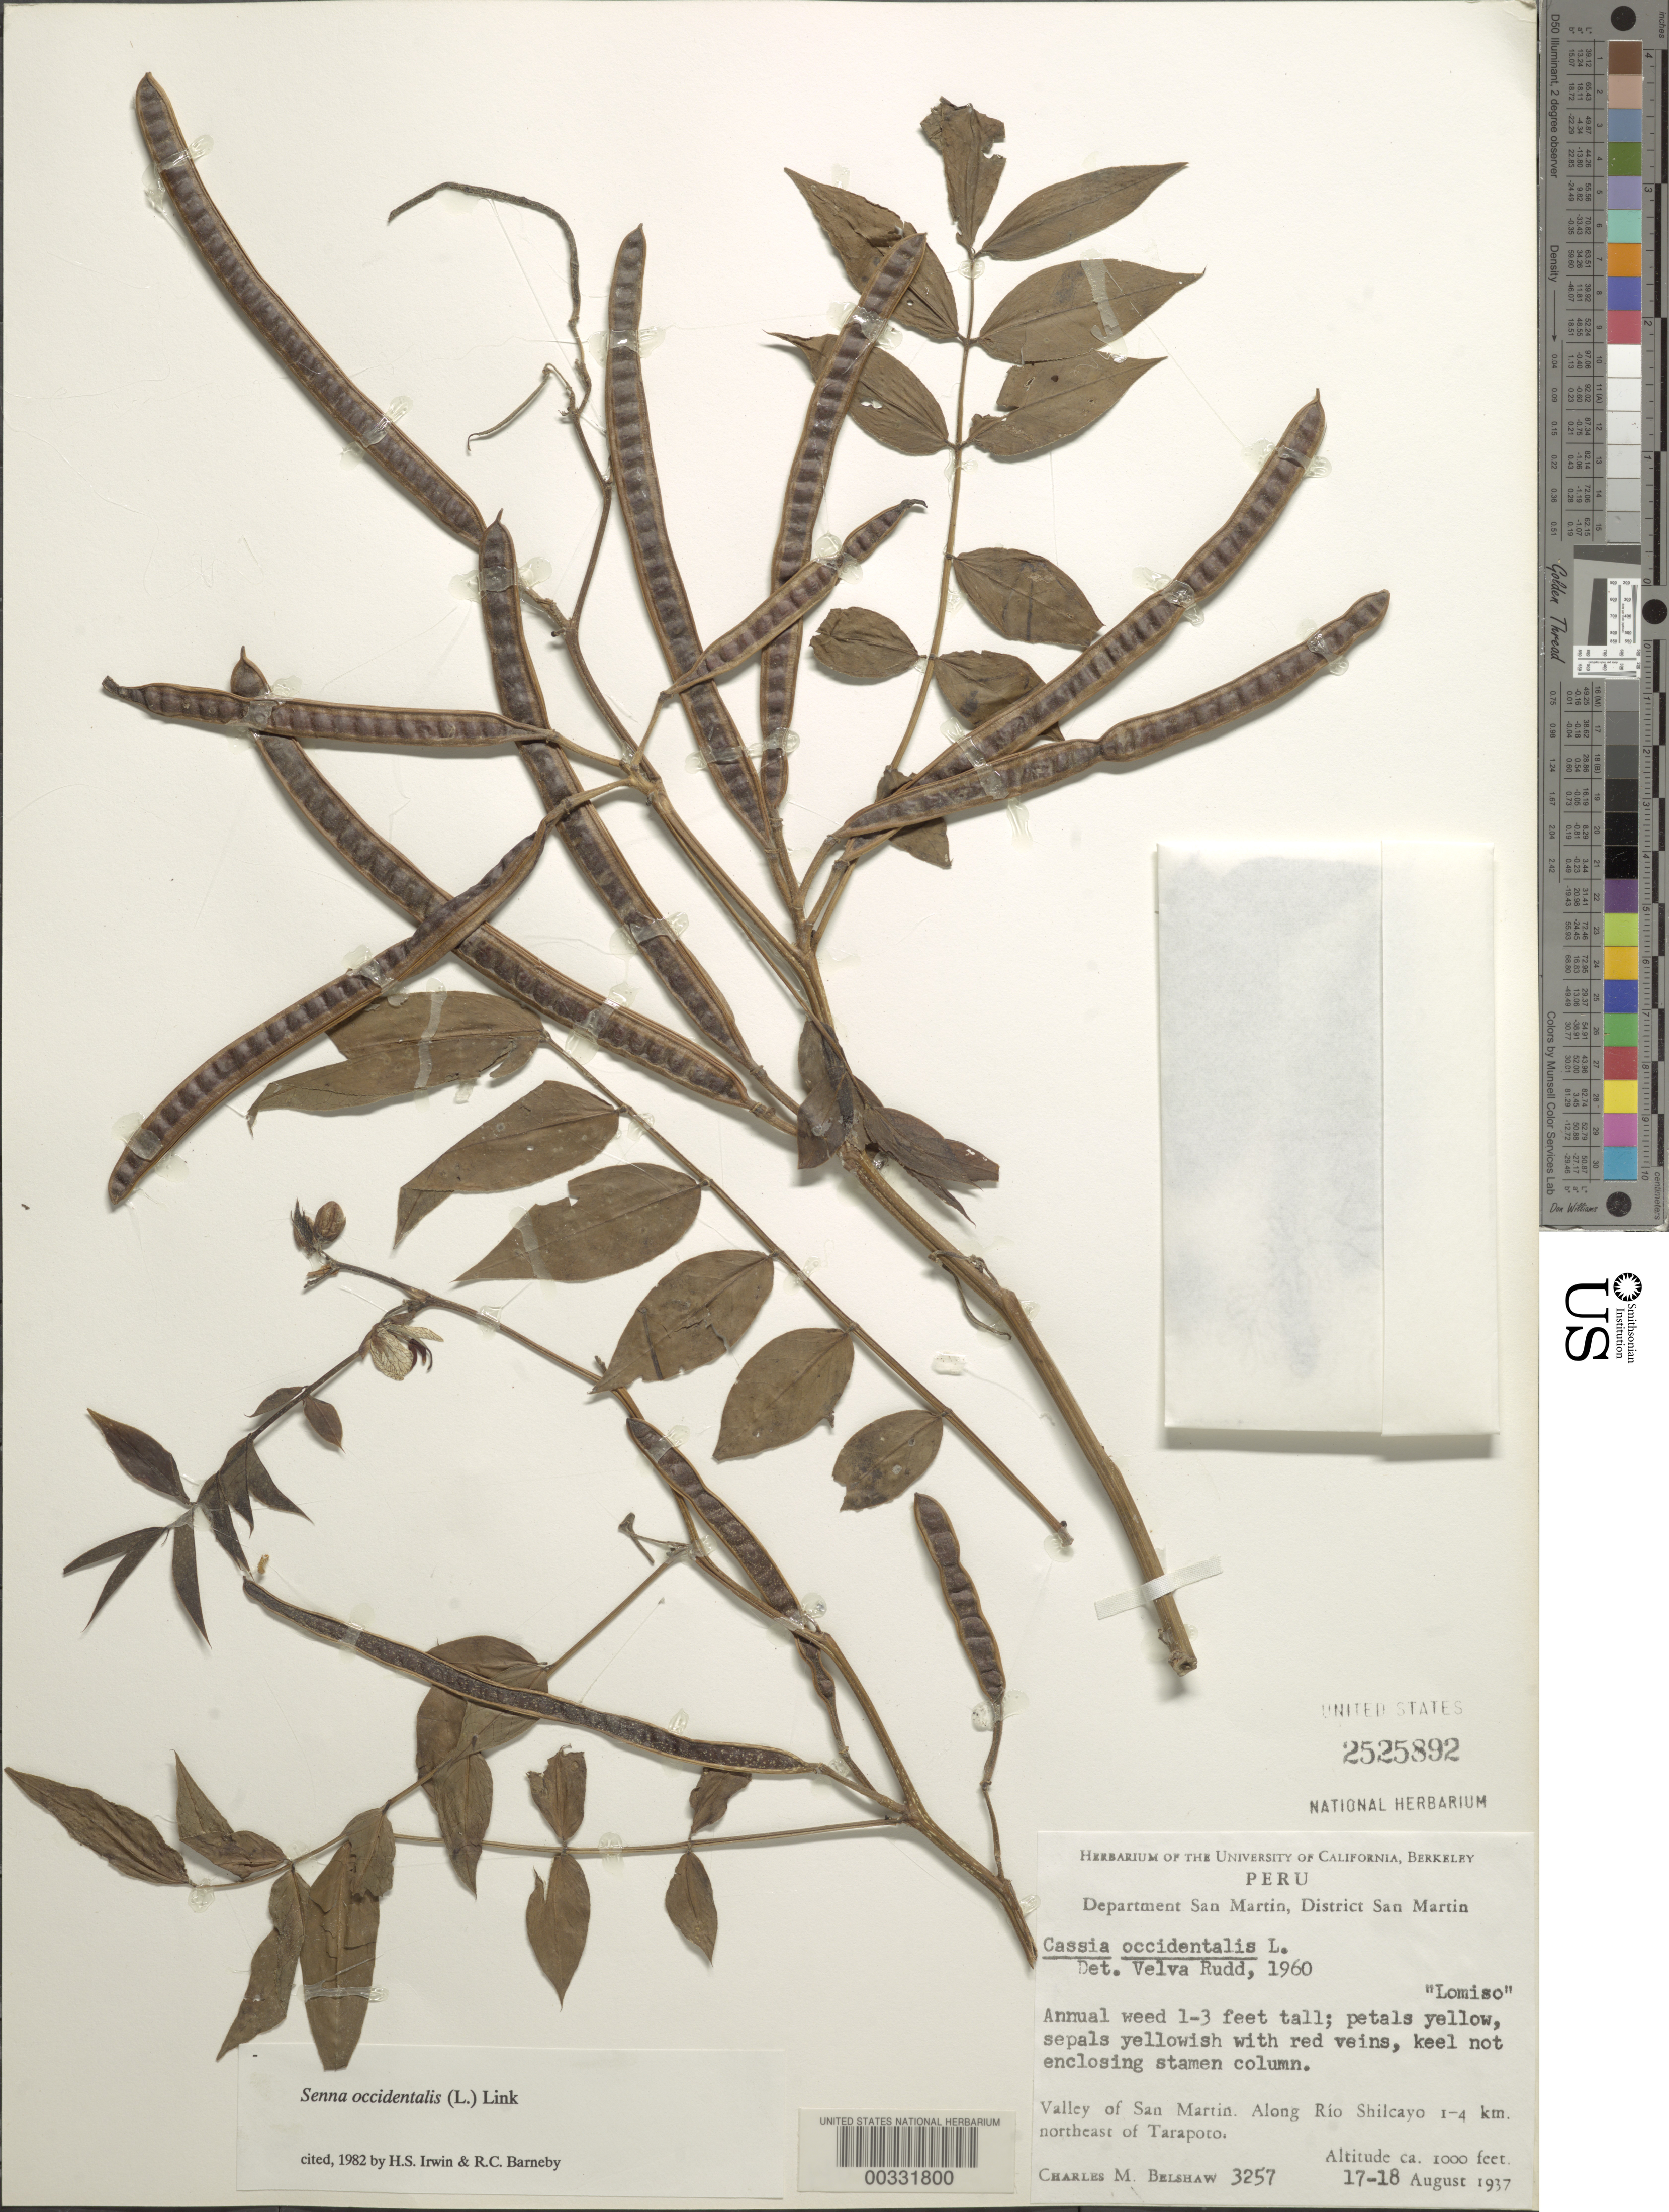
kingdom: Plantae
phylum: Tracheophyta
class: Magnoliopsida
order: Fabales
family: Fabaceae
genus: Senna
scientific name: Senna occidentalis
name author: (L.) Link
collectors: C. Shaw & A. C. Smith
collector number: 3257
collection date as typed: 17 Aug 1937 to 18 Aug 1937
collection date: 1937-08-17/1937-08-18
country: Peru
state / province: San Martín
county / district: Picota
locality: Pucacaca Dist., valley of San Martin; along rio Shilcayo 1-4 km NE of Tarapoto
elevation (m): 305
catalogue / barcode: US 2525892